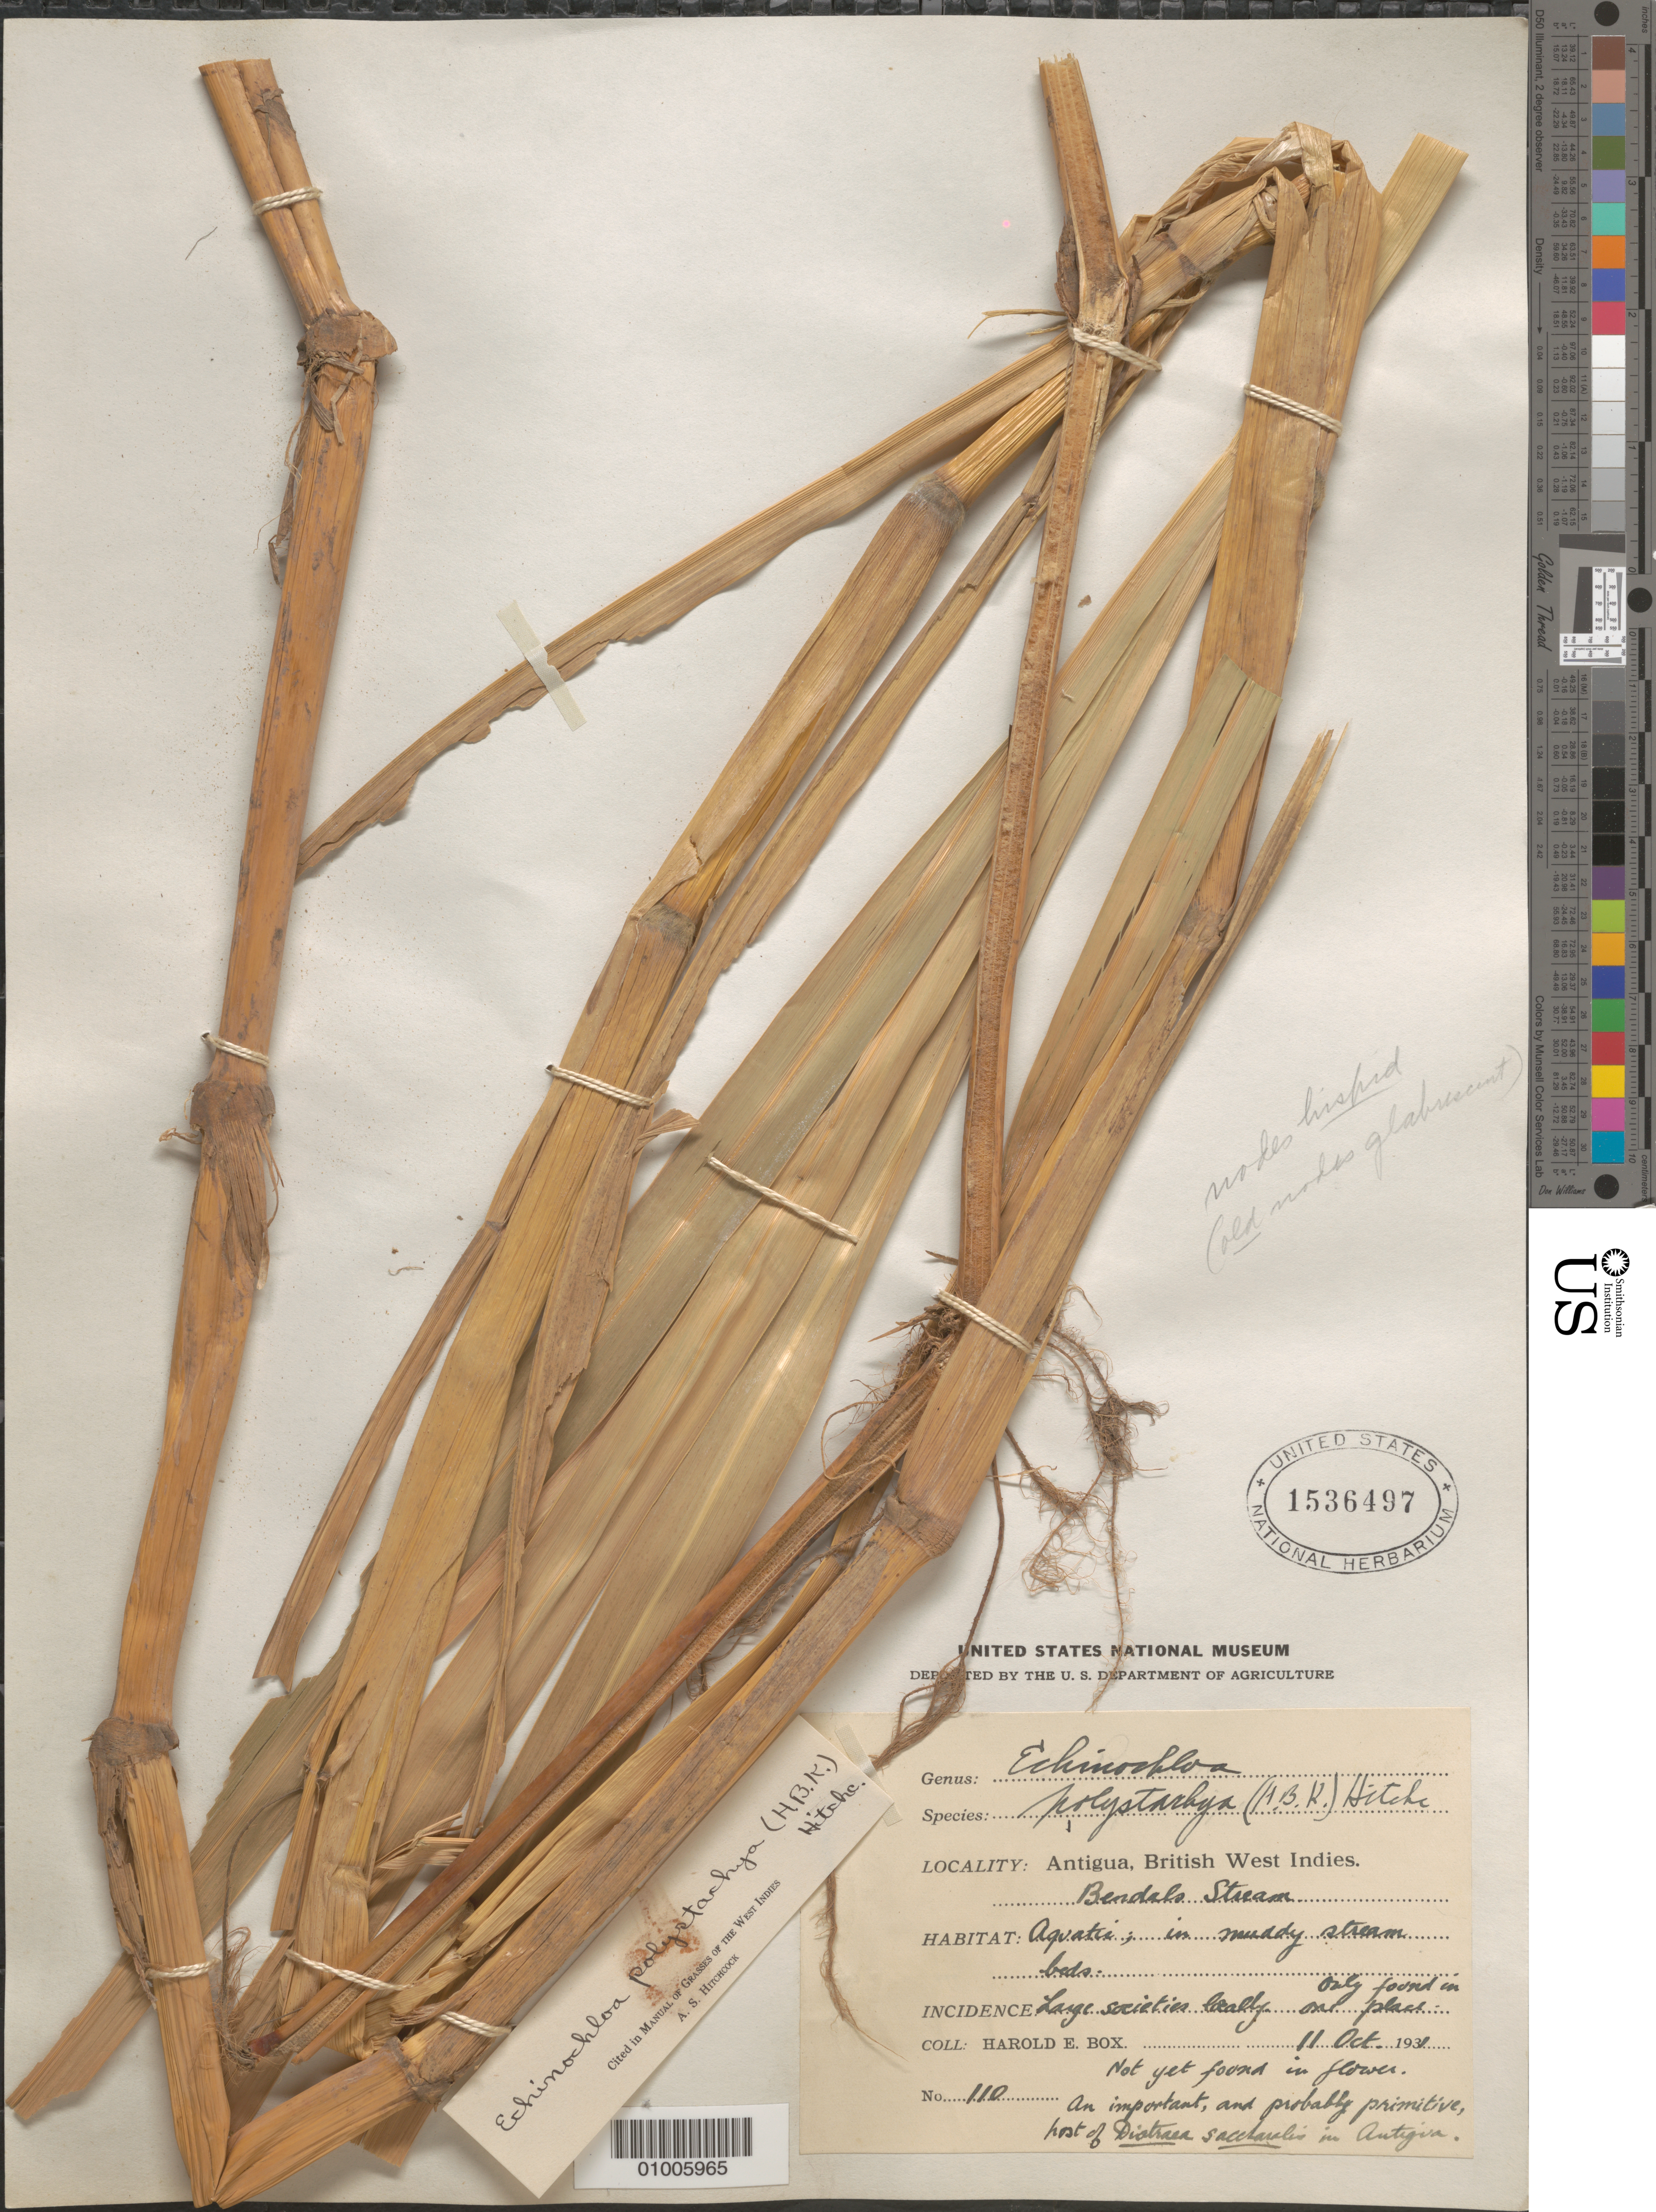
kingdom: Plantae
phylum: Tracheophyta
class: Liliopsida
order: Poales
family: Poaceae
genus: Echinochloa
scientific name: Echinochloa spectabilis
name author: (Nees ex Trin.) Link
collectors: H. E. Box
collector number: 110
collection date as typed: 11 Oct 1931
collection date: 1931-10-11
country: Antigua and Barbuda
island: Antigua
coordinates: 0 N, 0 E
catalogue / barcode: US 1536497